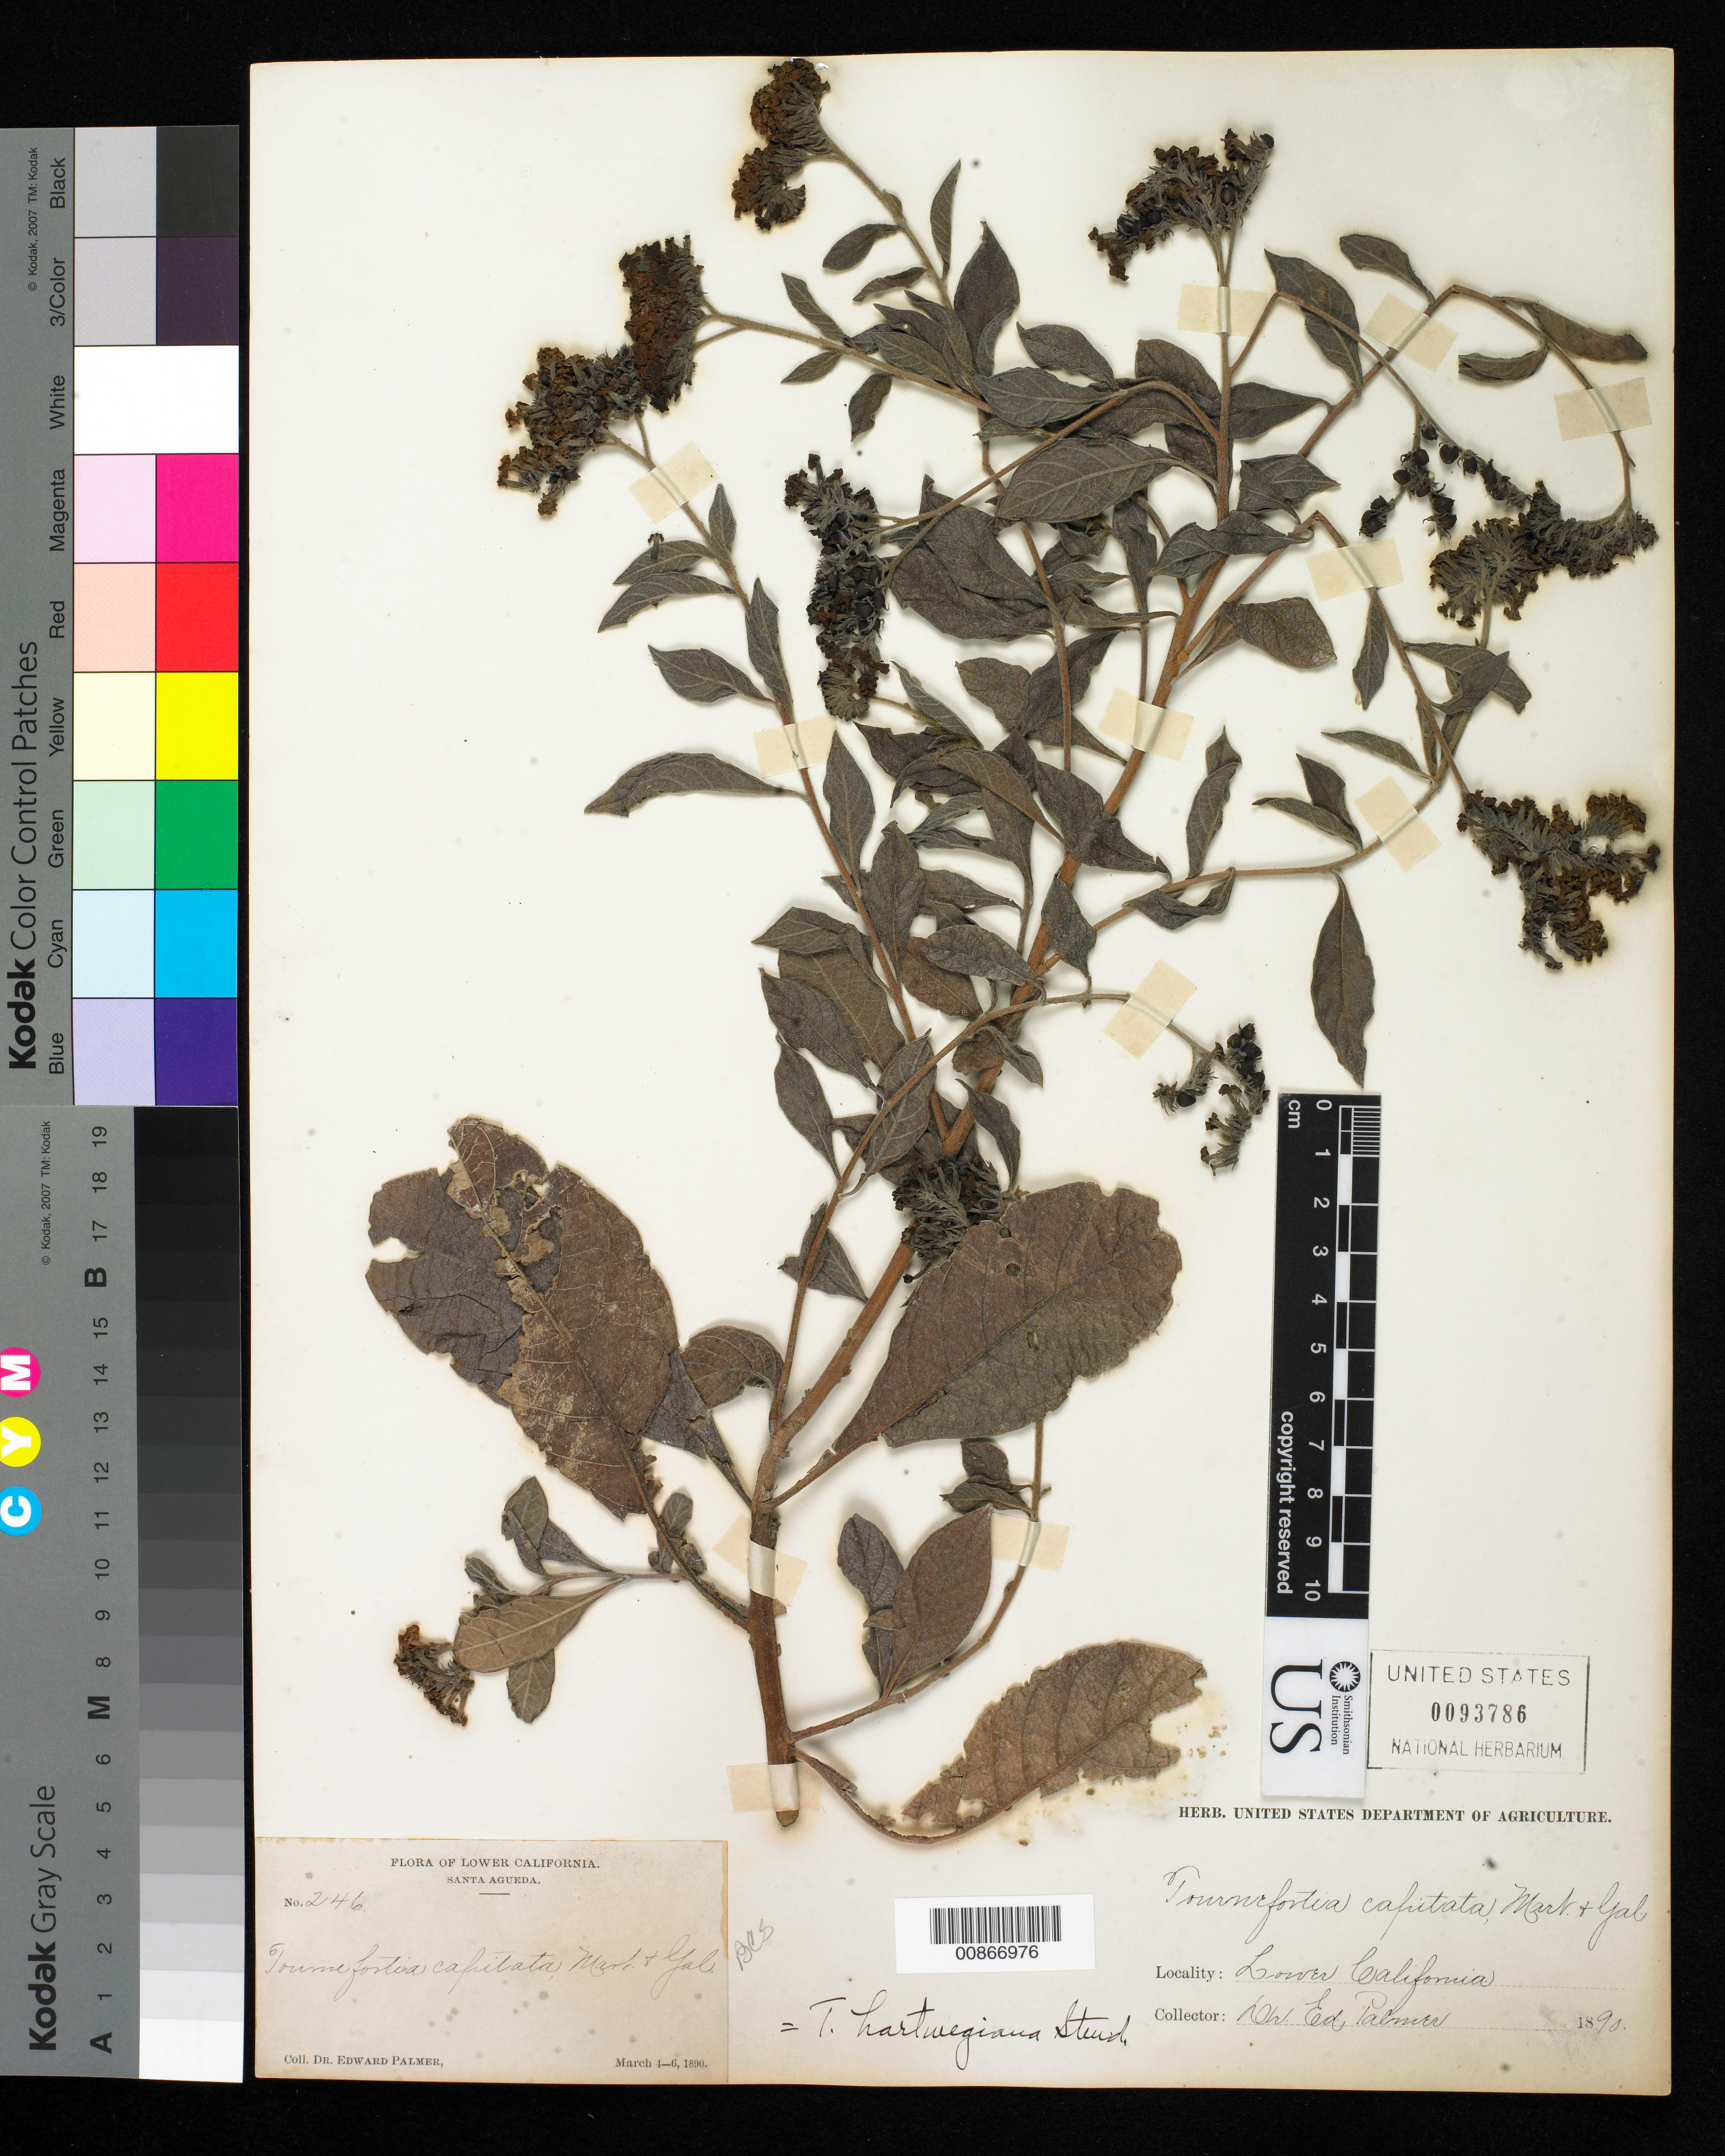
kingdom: Plantae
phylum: Tracheophyta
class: Magnoliopsida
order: Boraginales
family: Heliotropiaceae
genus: Tournefortia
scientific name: Tournefortia hartwegiana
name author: Steud.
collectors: E. Palmer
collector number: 246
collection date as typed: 04 Mar 1890 to 06 Mar 1890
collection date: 1890-03-04/1890-03-06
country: Mexico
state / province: Baja California Sur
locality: Santa Agueda, Baja California Sur.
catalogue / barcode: US 93786